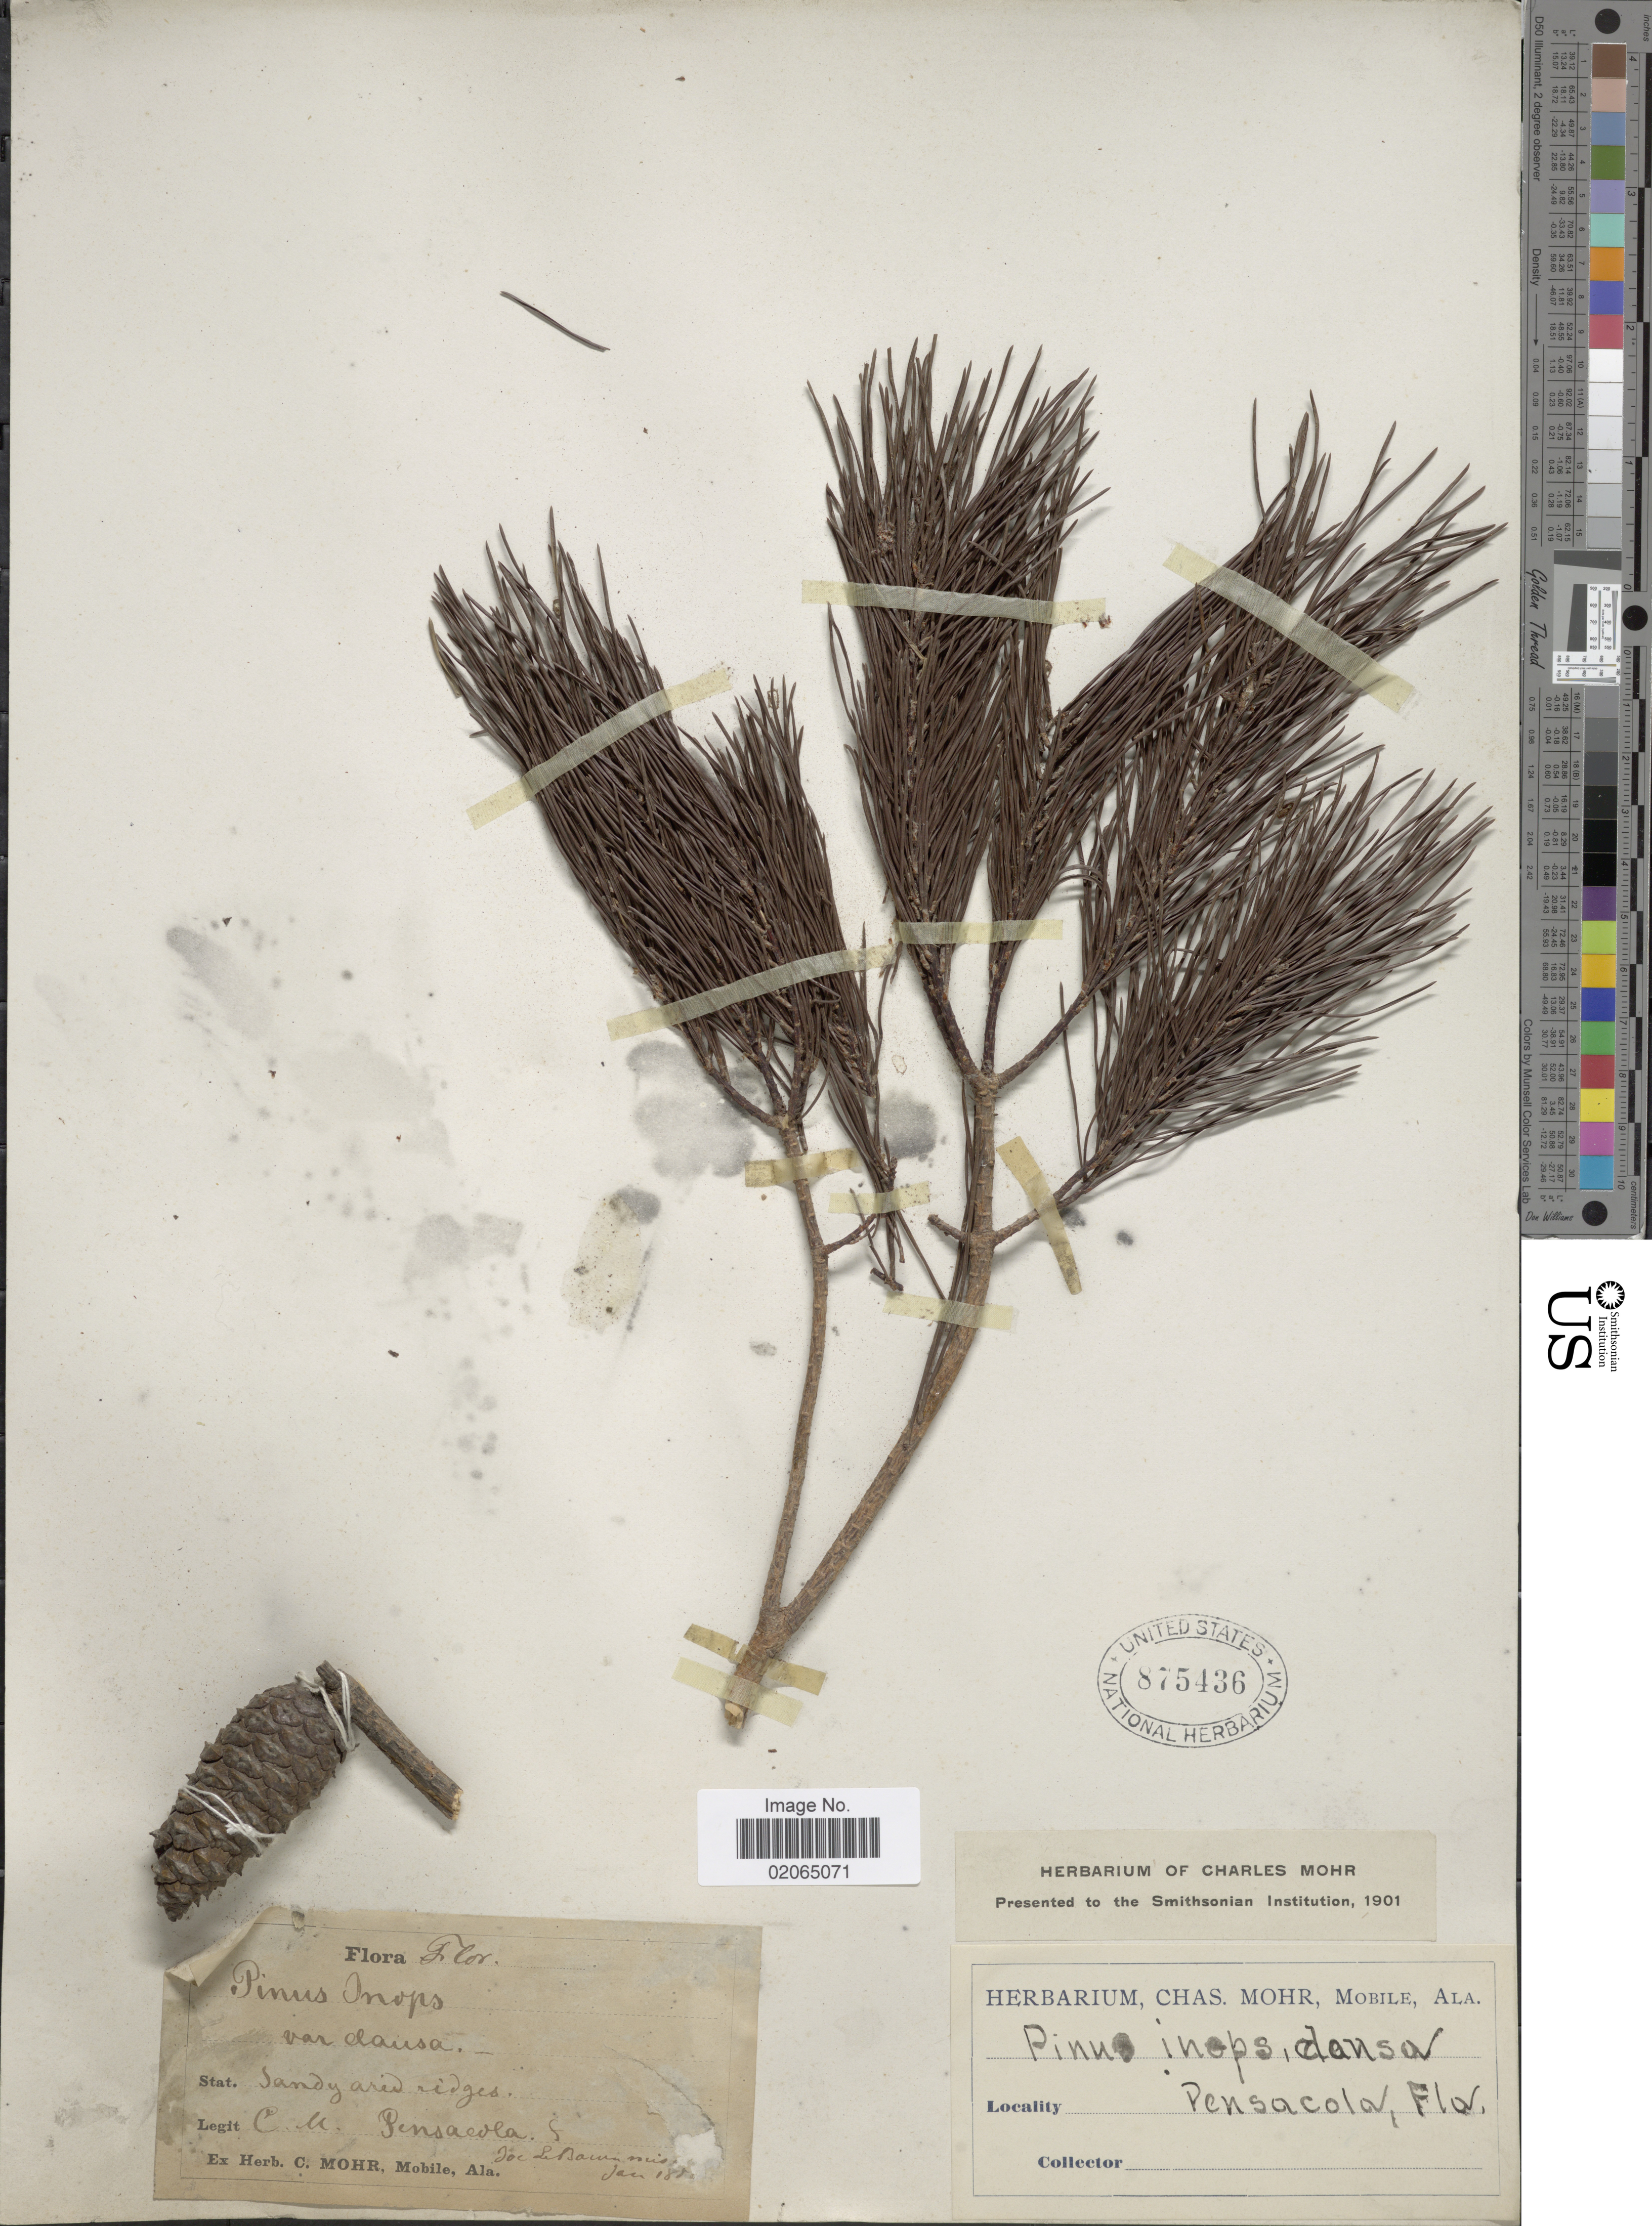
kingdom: Plantae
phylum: Tracheophyta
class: Pinopsida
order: Pinales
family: Pinaceae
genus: Pinus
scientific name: Pinus virginiana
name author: Mill.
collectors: ex herb. Charles Mohr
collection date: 1852-01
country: United States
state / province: Florida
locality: Pensacola, loc de Baumunis [interpreted]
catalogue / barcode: US 875436